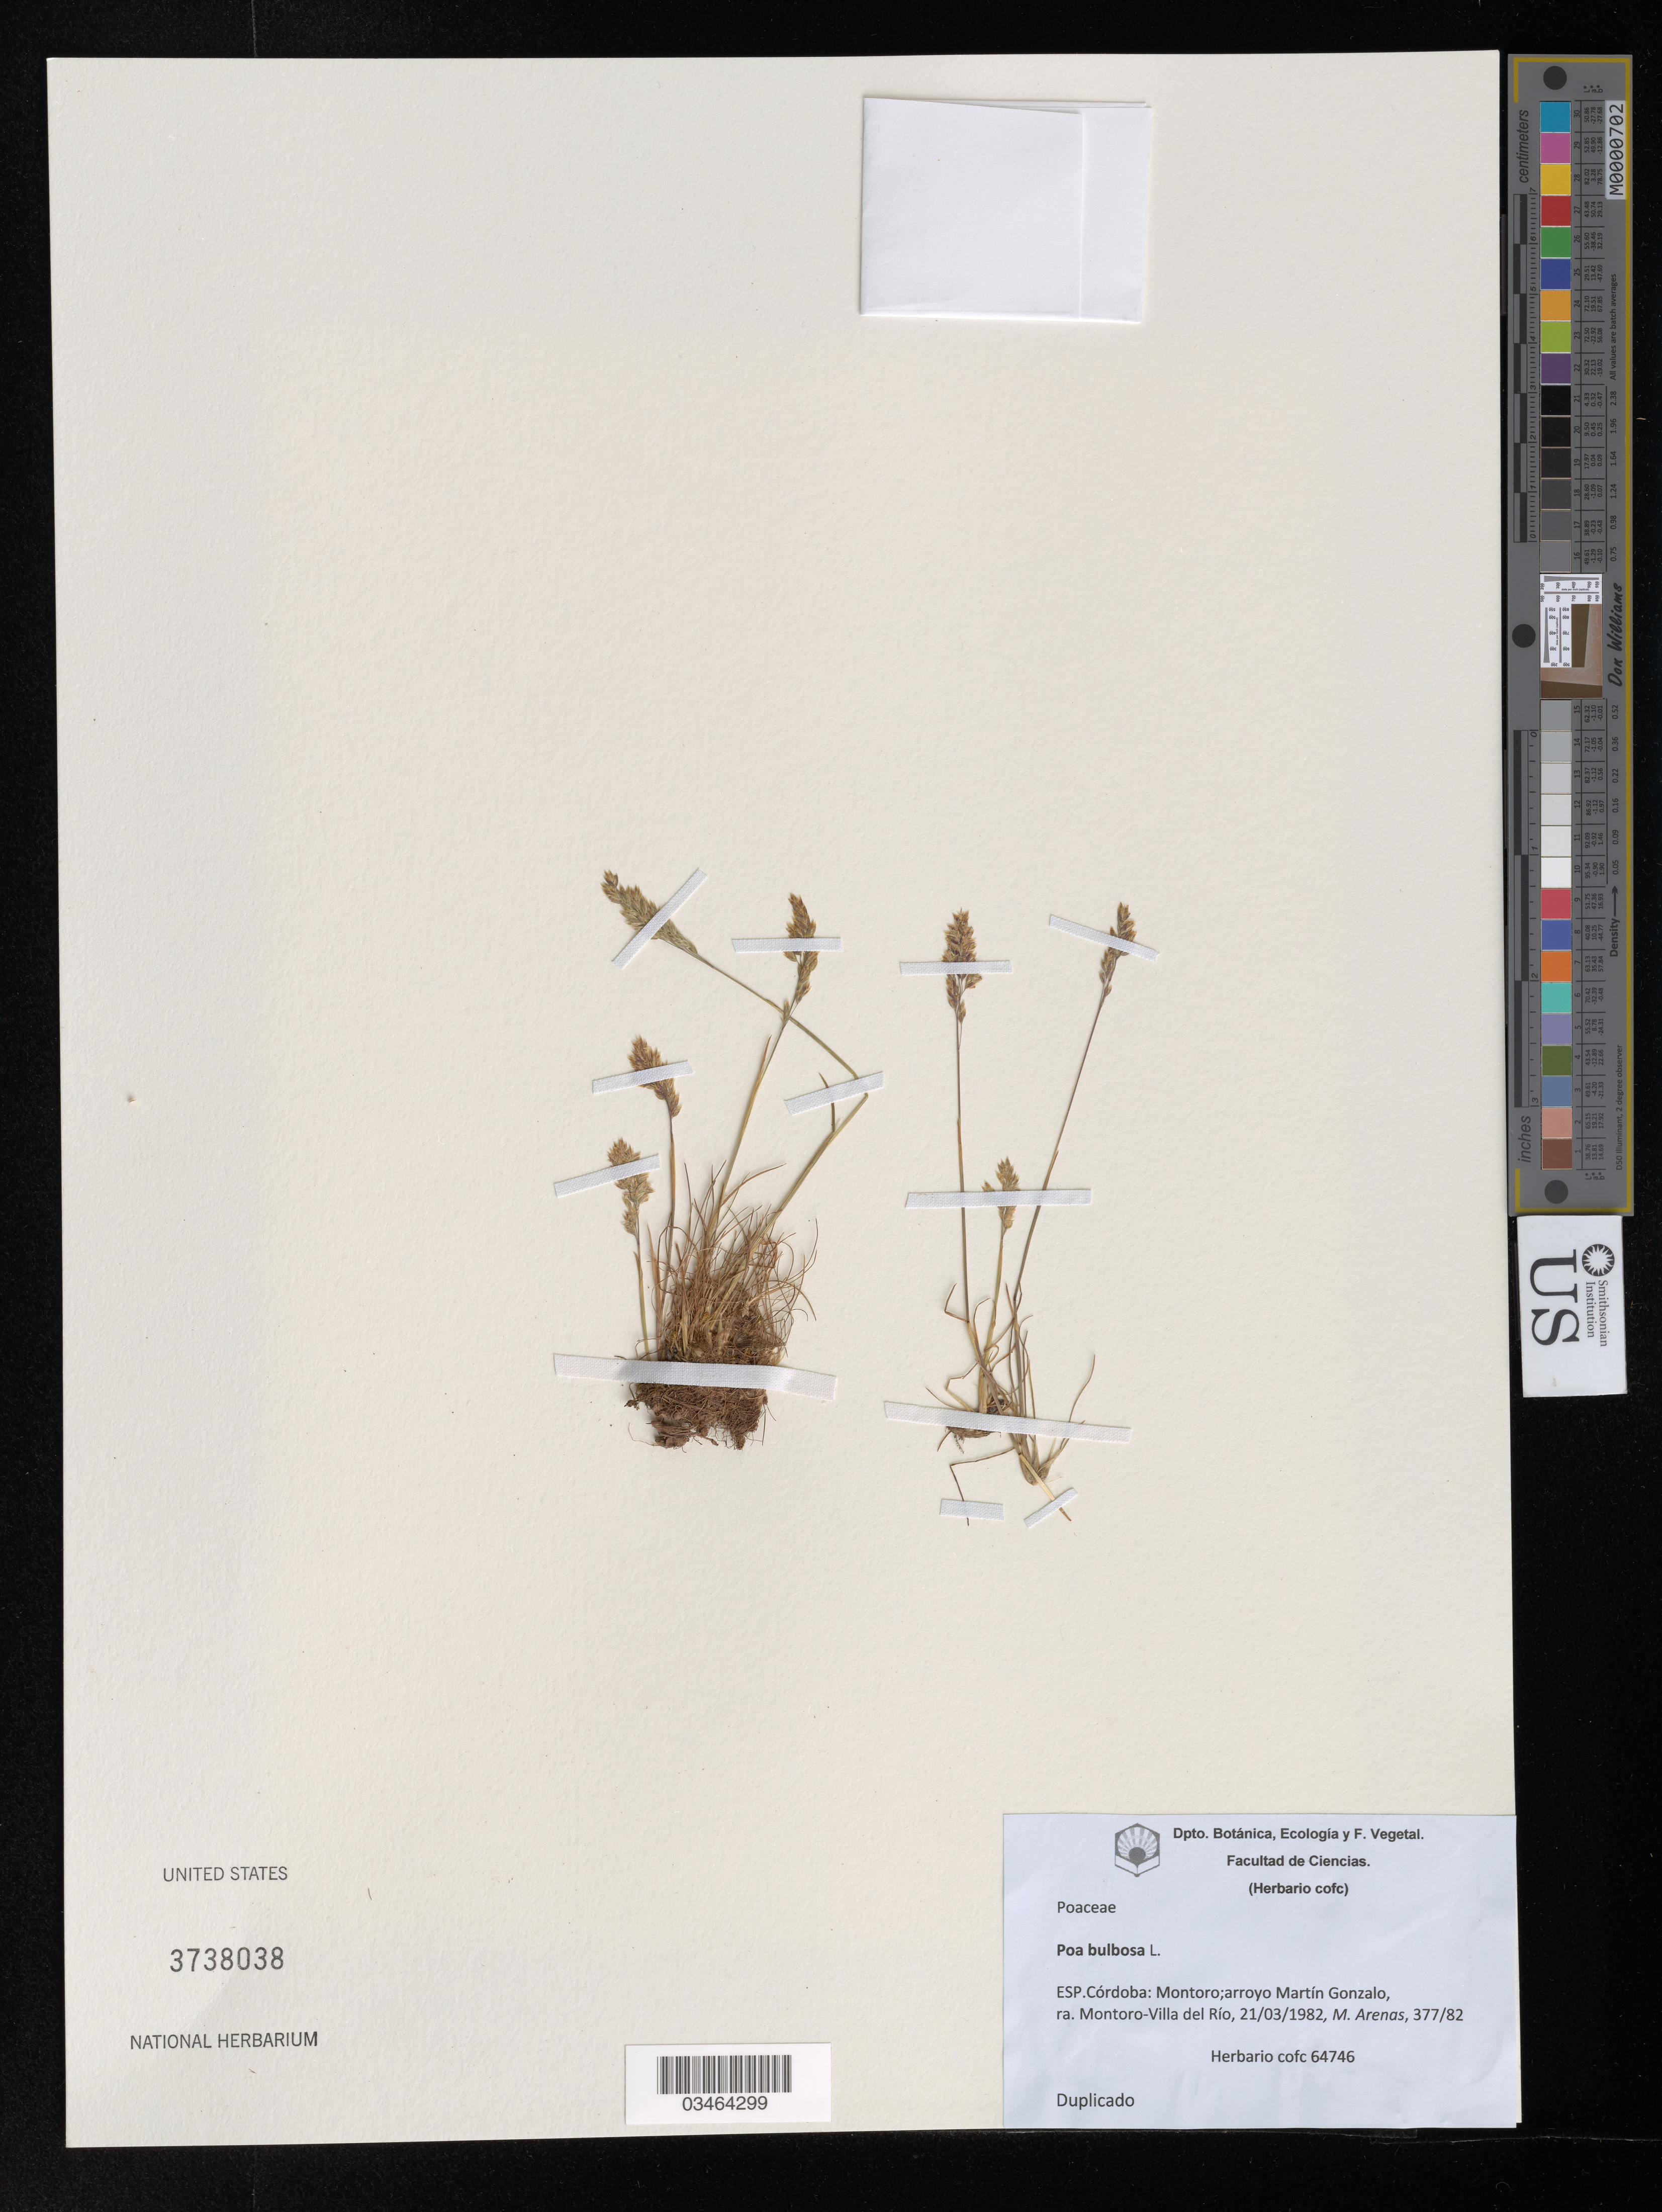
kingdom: Plantae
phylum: Tracheophyta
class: Liliopsida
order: Poales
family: Poaceae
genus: Poa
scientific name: Poa bulbosa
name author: L.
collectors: M. Arenas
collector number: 377/82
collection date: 1982-03-21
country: Spain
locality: Córdoba: Montoro; arroyo Martín Gonzalo, ra. Montoro-Villa del Río.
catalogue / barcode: US 3738038